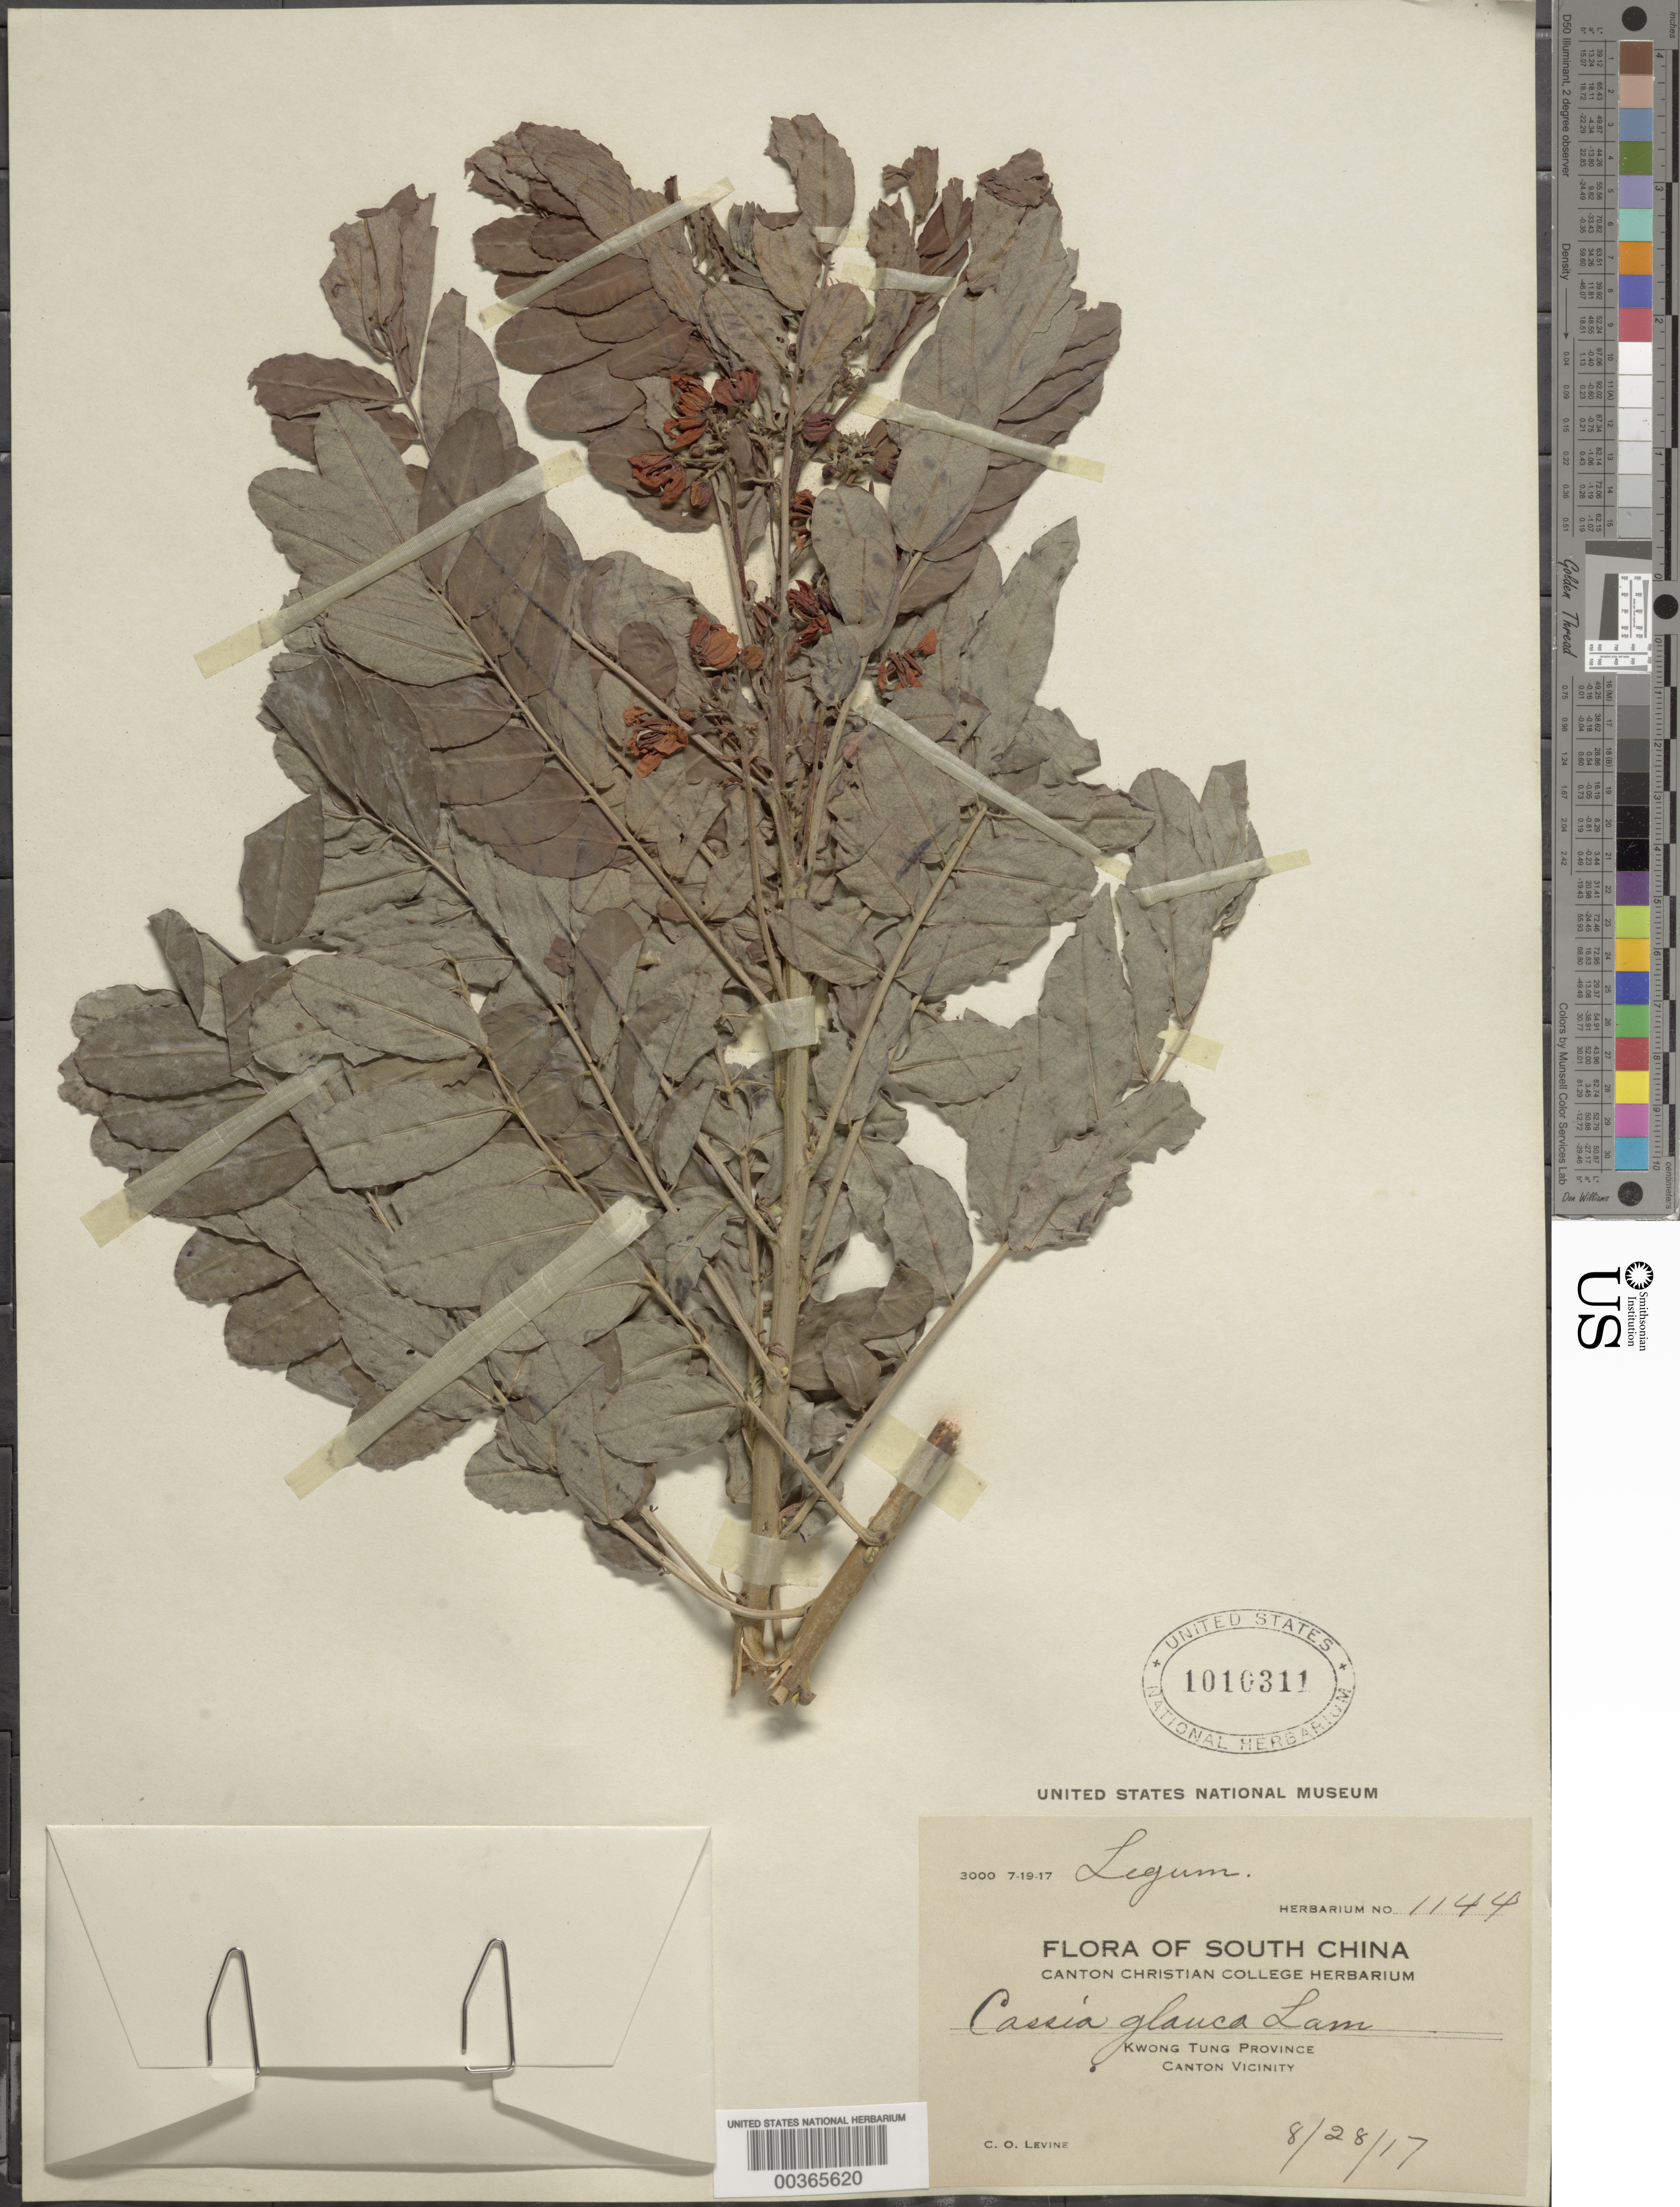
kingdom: Plantae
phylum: Tracheophyta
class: Magnoliopsida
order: Fabales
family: Fabaceae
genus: Senna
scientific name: Senna surattensis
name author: (Burm. f.) H.S. Irwin & Barneby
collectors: C. O. Levine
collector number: Herb. No. 1144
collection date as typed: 28 Aug 1917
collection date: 1917-08-28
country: China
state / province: Guangdong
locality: Canton vicinity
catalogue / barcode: US 1010311